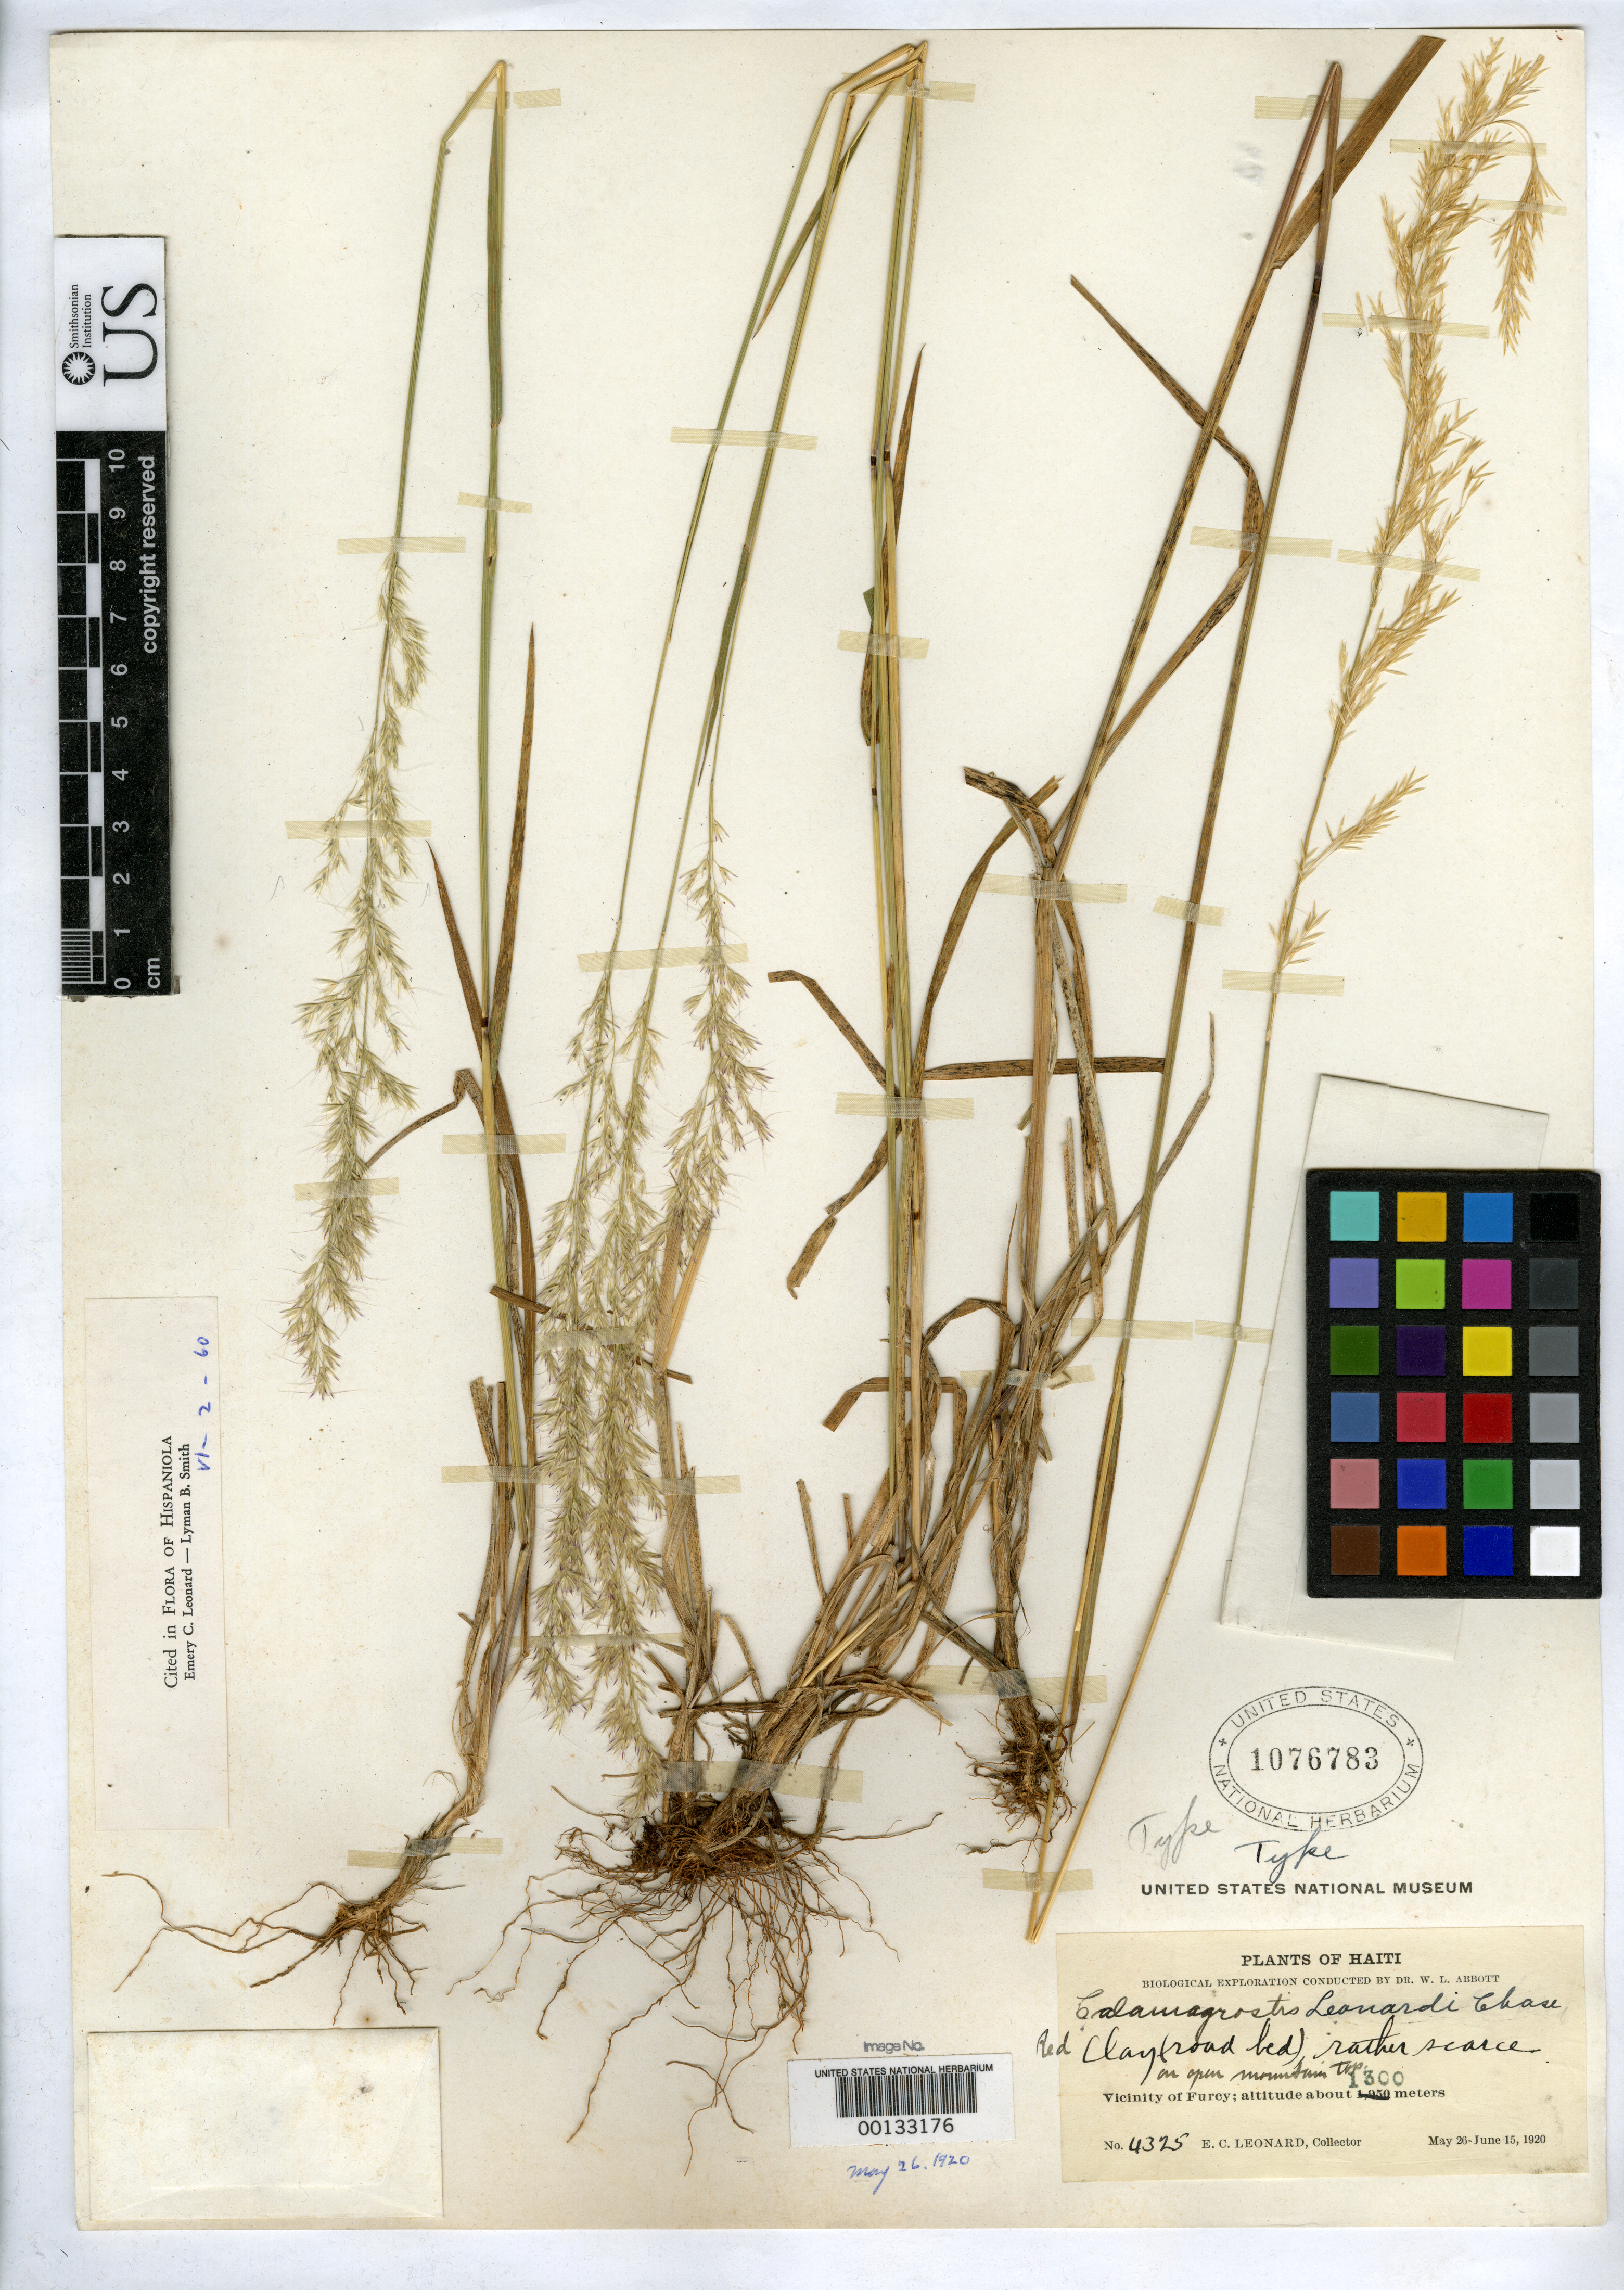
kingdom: Plantae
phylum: Tracheophyta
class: Liliopsida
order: Poales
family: Poaceae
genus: Calamagrostis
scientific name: Calamagrostis leonardi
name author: Chase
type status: Holotype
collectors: E. C. Leonard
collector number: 4325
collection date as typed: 26 May 1920 to 15 Jun 1920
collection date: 1920-05-26/1920-06-15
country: Haiti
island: Hispaniola Island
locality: Vicinity of Furcy.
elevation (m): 1300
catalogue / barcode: US 1076783